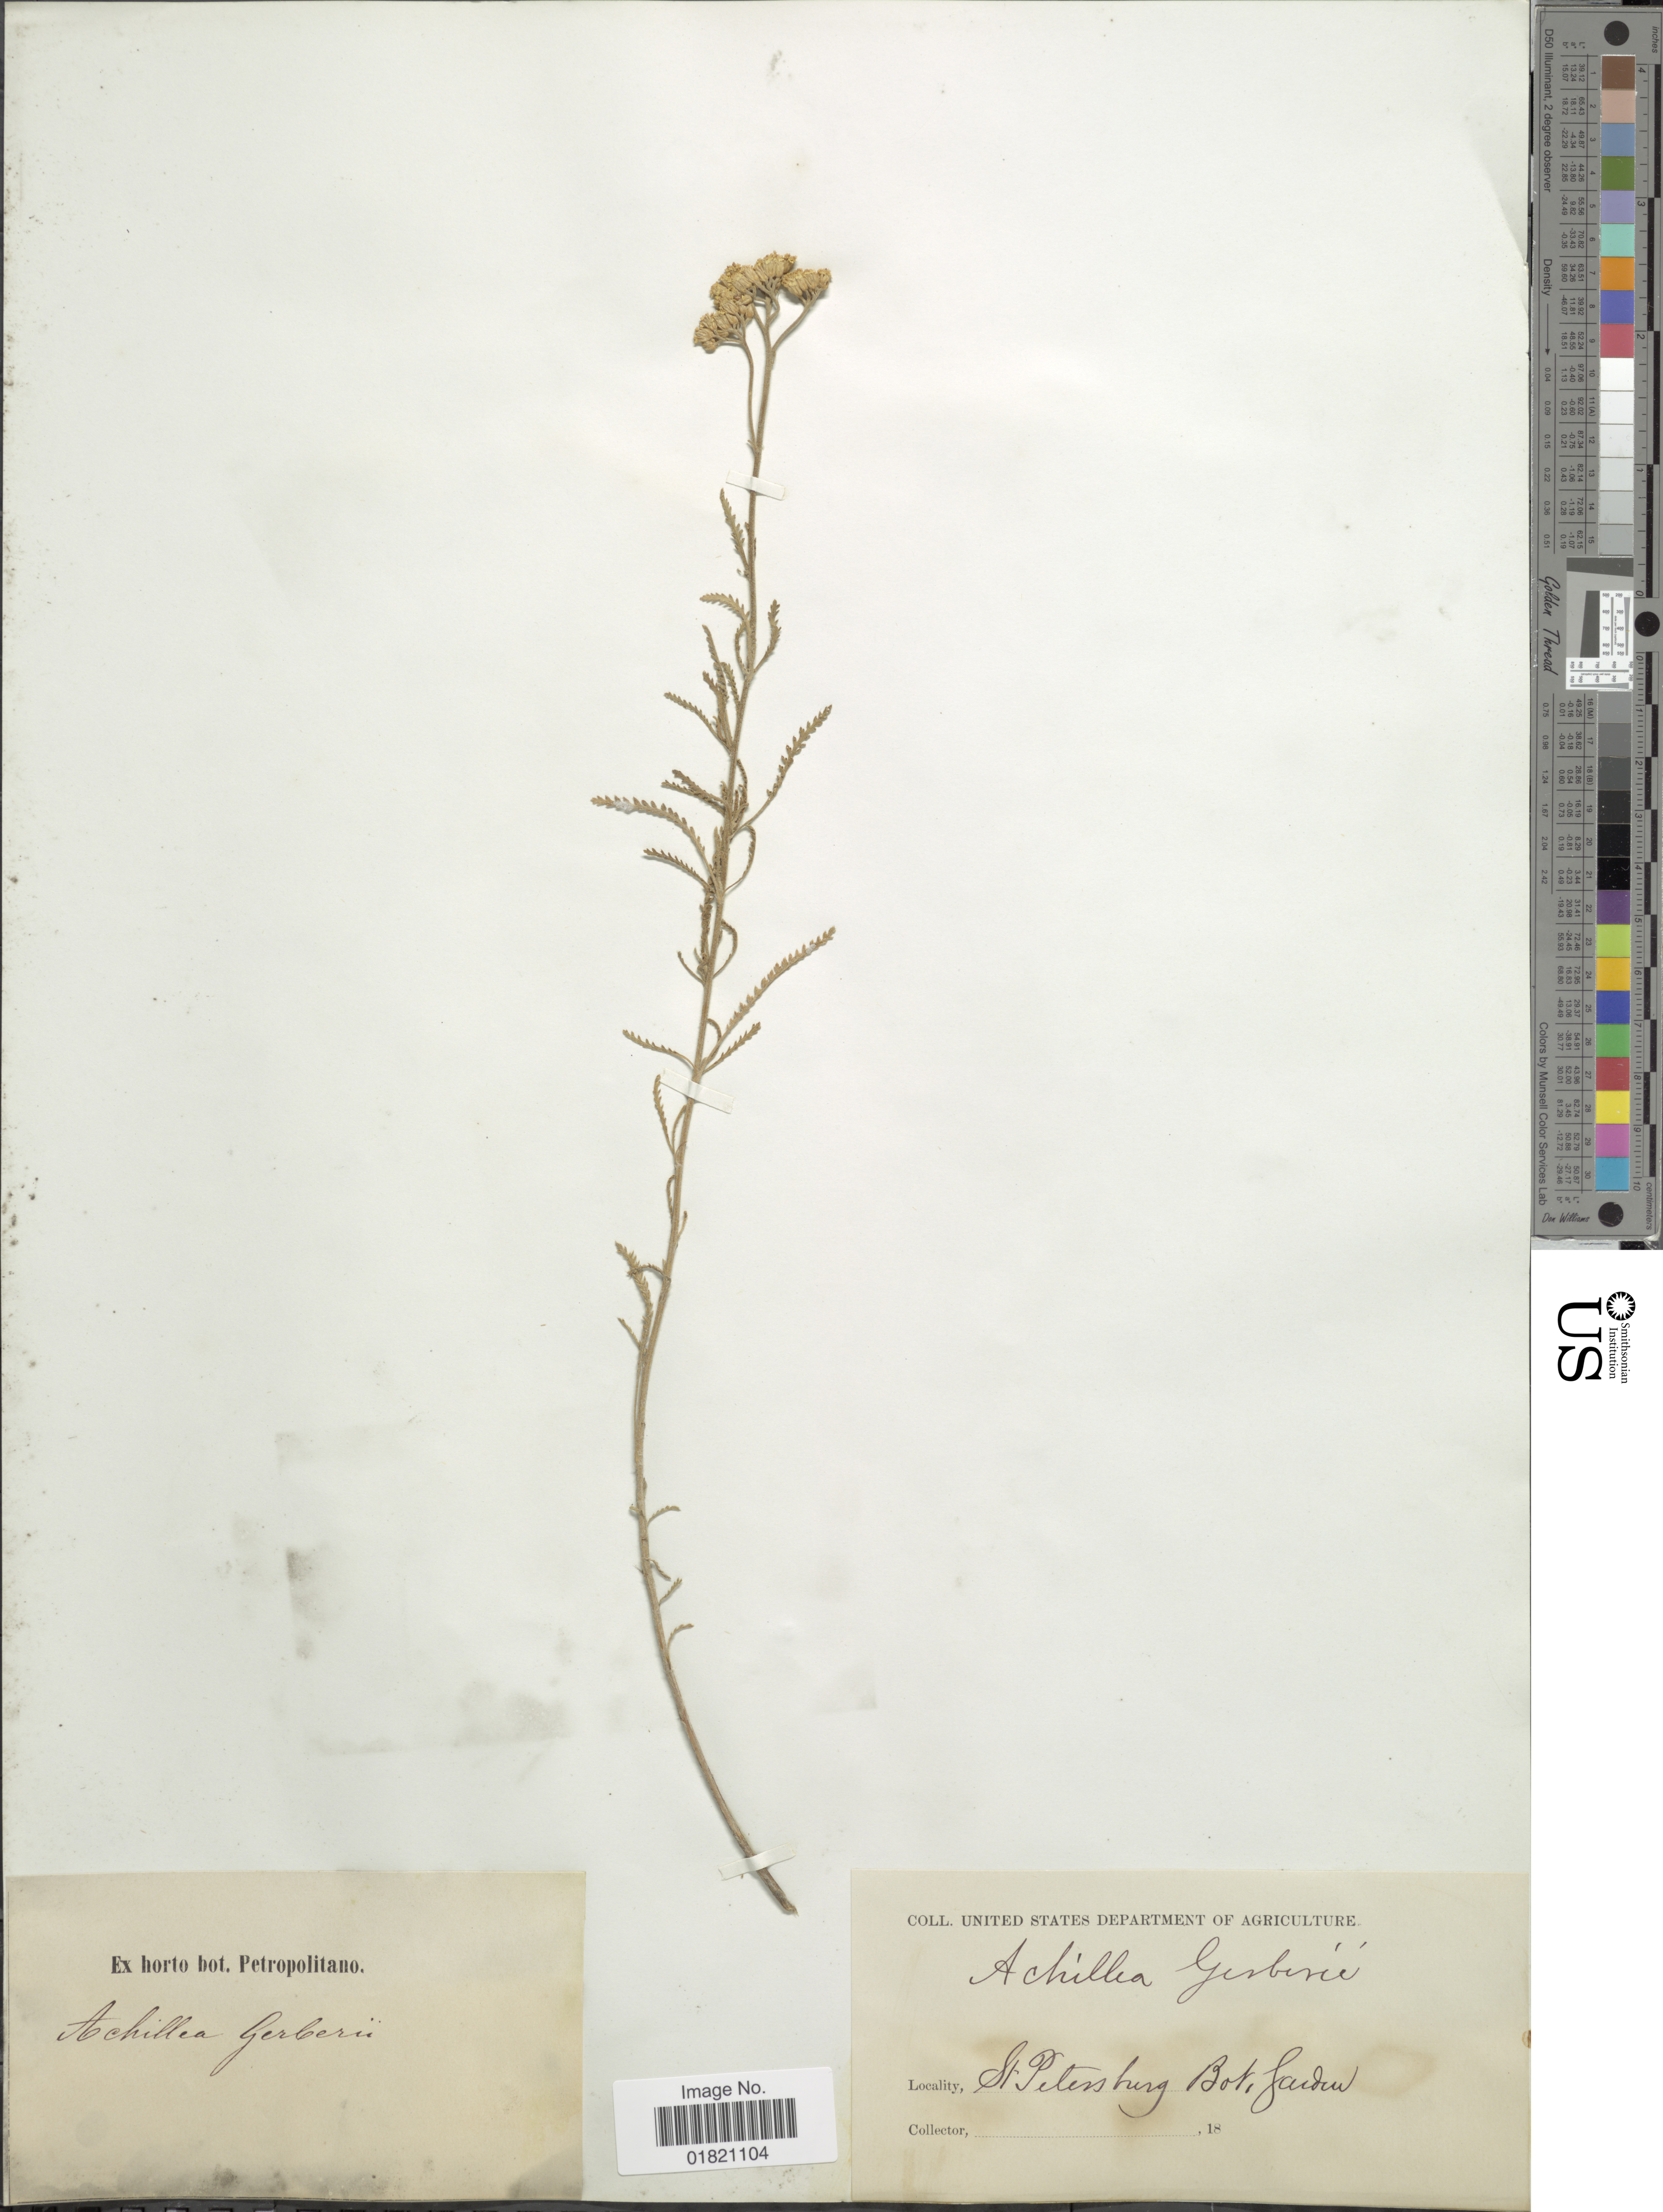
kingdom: Plantae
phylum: Tracheophyta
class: Magnoliopsida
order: Asterales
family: Asteraceae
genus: Achillea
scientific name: Achillea gerberi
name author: M. Bieb.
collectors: ex Horto Bot. Petropolitano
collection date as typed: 18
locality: St. Petersburg Bot. Garden